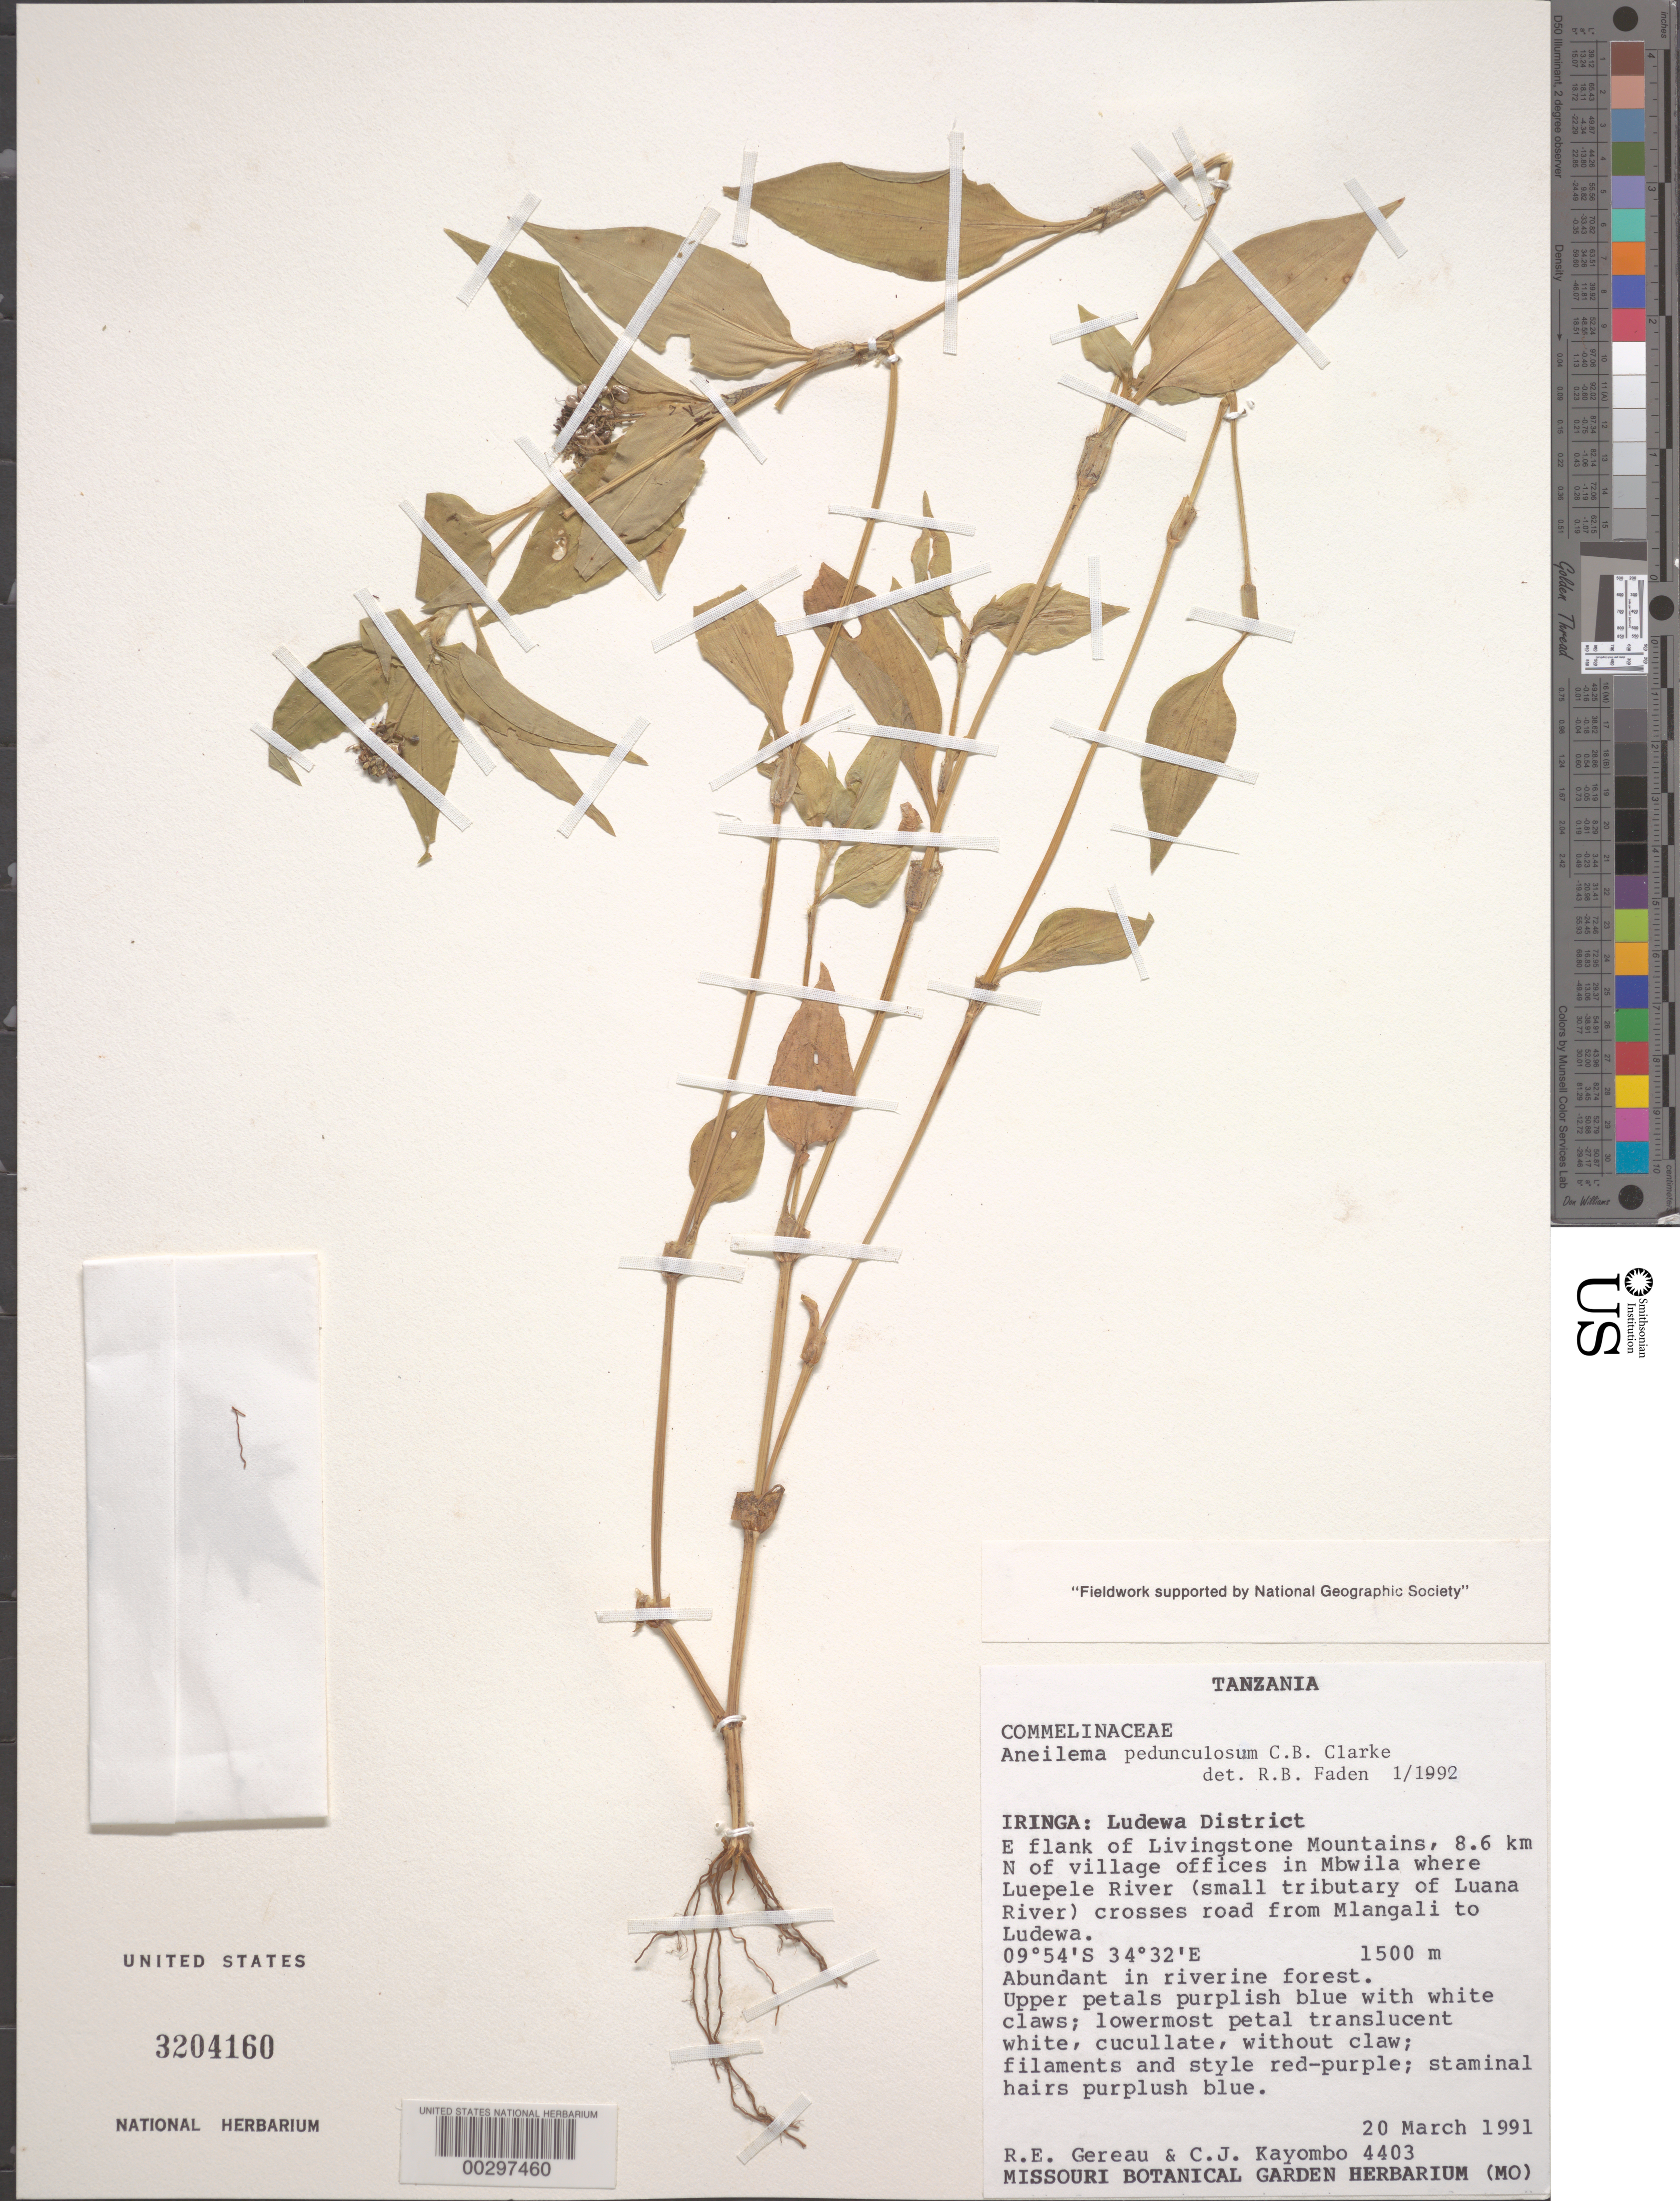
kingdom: Plantae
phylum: Tracheophyta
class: Liliopsida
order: Commelinales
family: Commelinaceae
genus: Aneilema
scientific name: Aneilema pedunculosum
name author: C.B. Clarke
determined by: Faden, Robert B., (US), Smithsonian Institution - National Museum of Natural History (UNITED STATES)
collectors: R. E. Gereau & C. J. Kayombo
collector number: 4403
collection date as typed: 20 Mar 1991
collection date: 1991-03-20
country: Tanzania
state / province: Iringa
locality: Ludewa district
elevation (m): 1500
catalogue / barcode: US 3204160